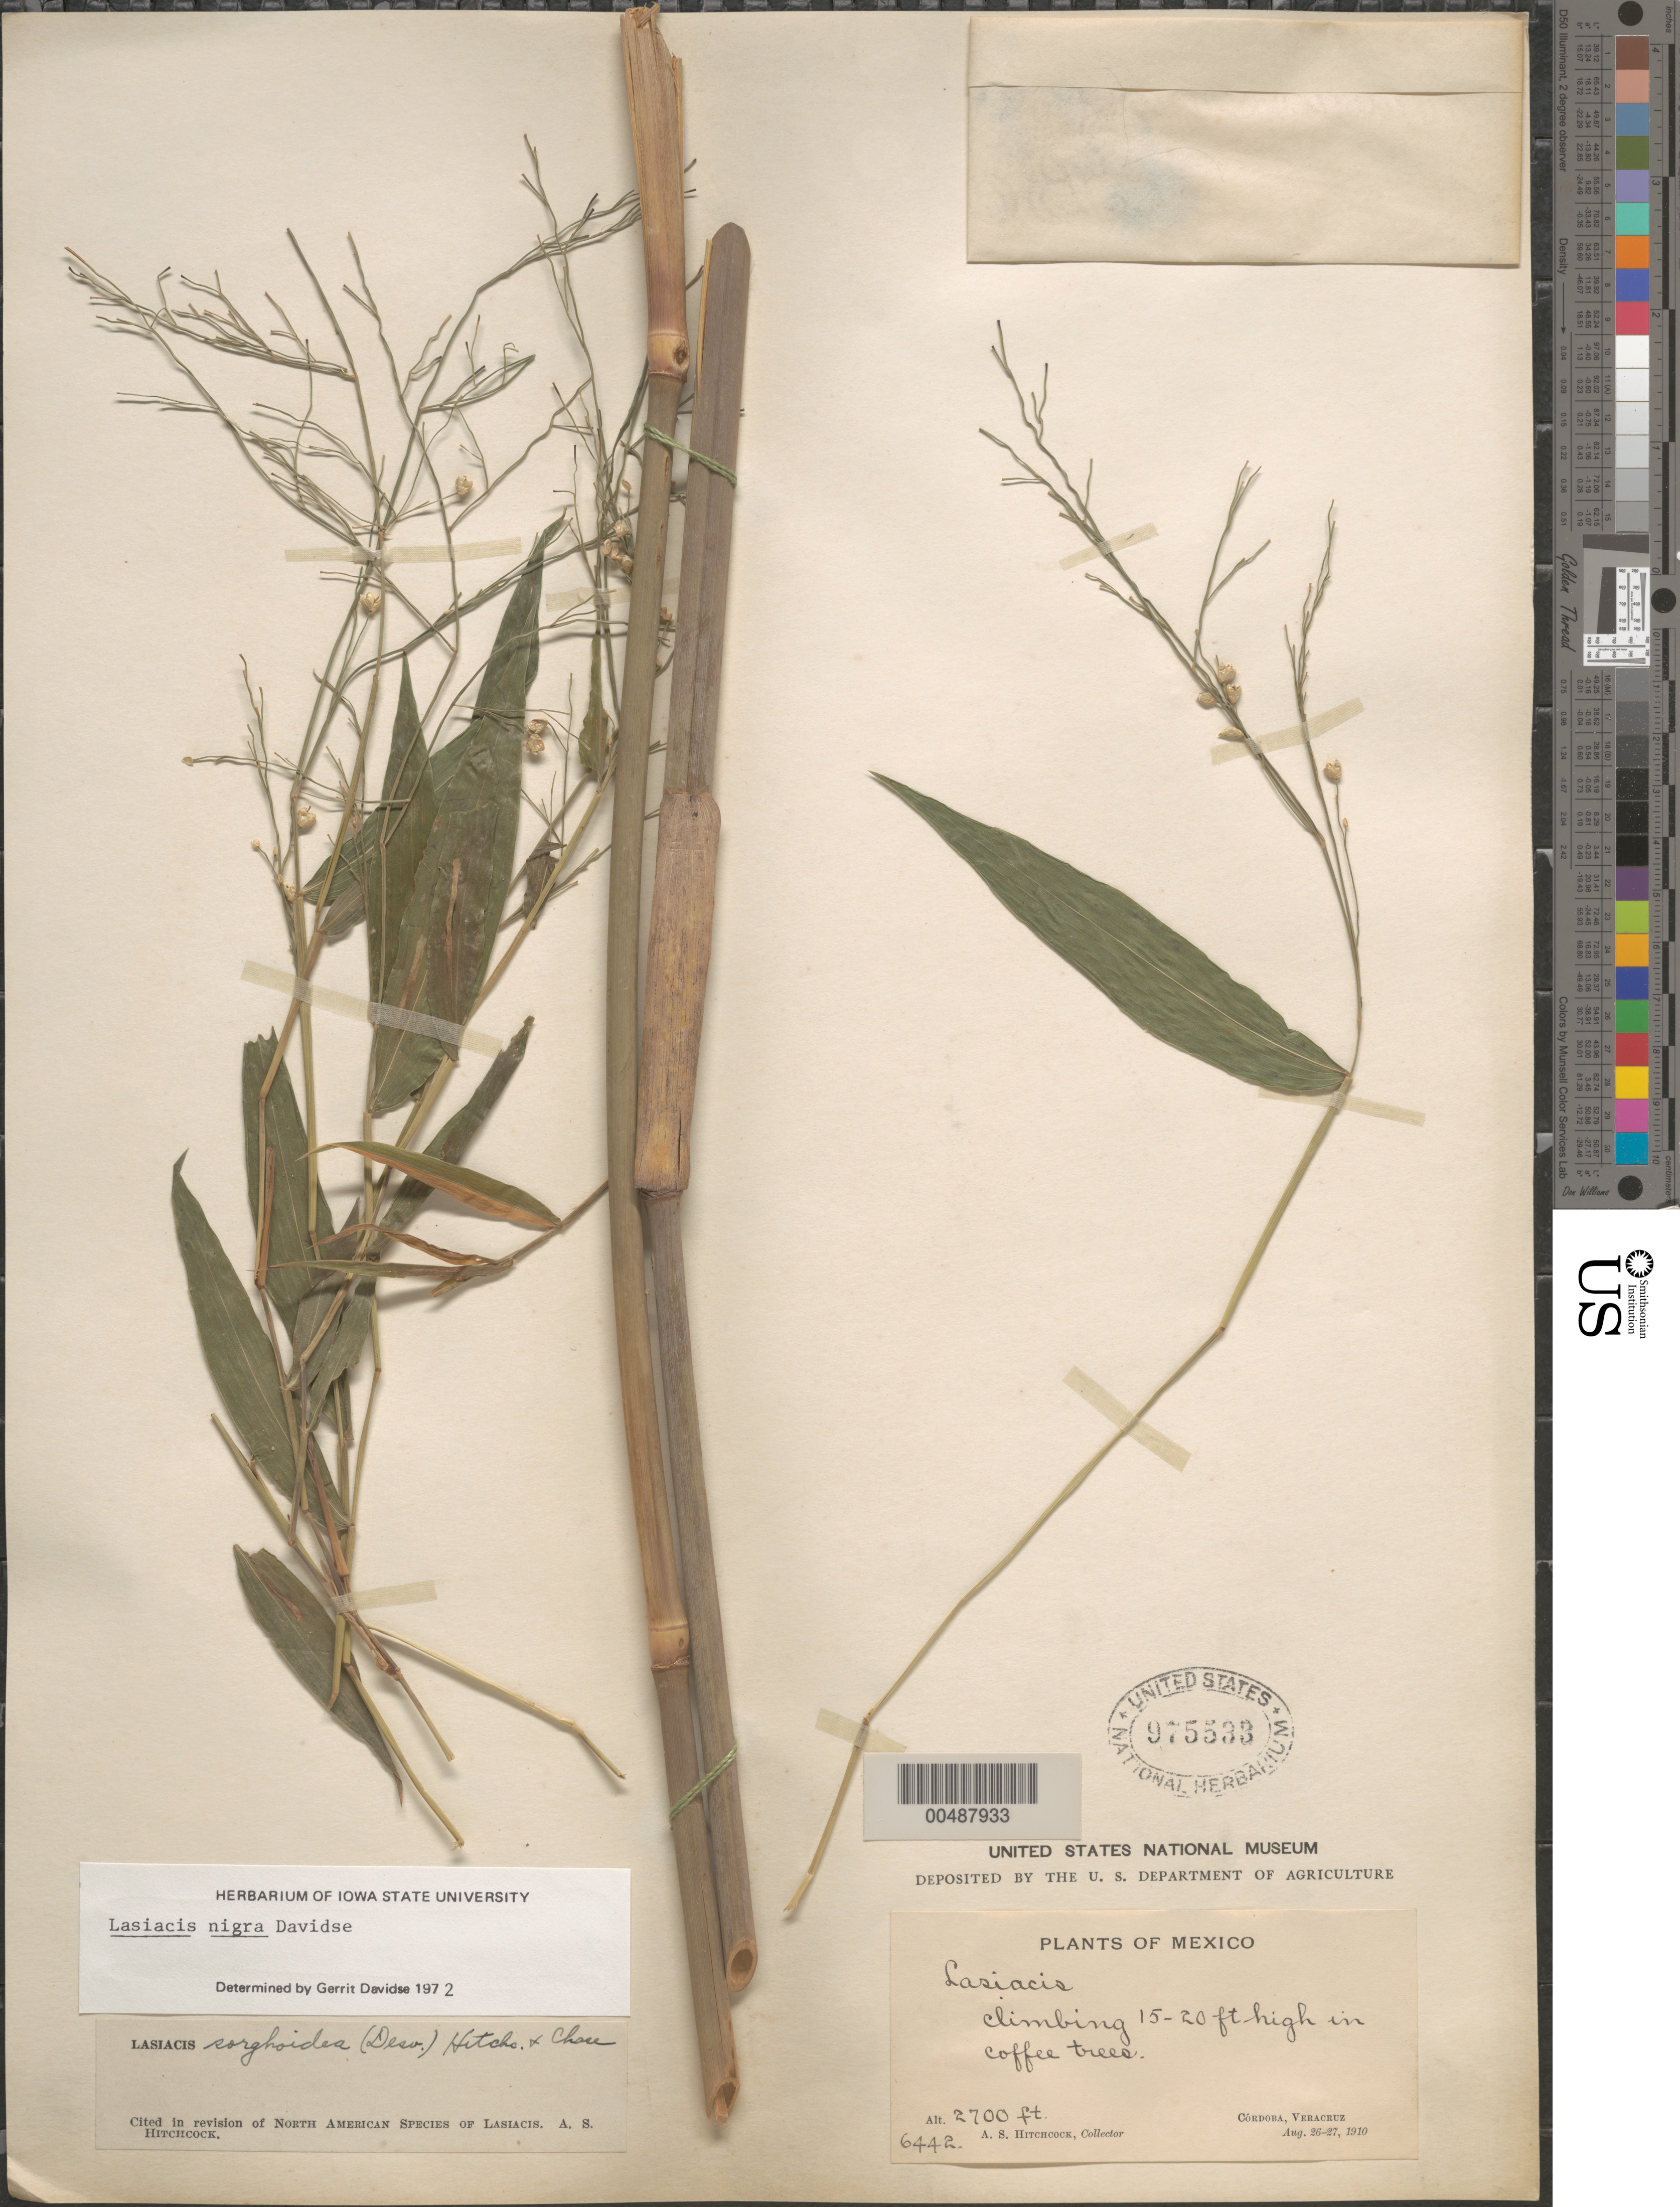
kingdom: Plantae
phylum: Tracheophyta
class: Liliopsida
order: Poales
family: Poaceae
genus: Lasiacis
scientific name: Lasiacis maxonii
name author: Swallen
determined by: Davidse, Gerrit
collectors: A. S. Hitchcock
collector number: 6442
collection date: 1910-08-26/1910-08-27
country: Mexico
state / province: Veracruz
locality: Cordoba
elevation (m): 823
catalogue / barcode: US 975533